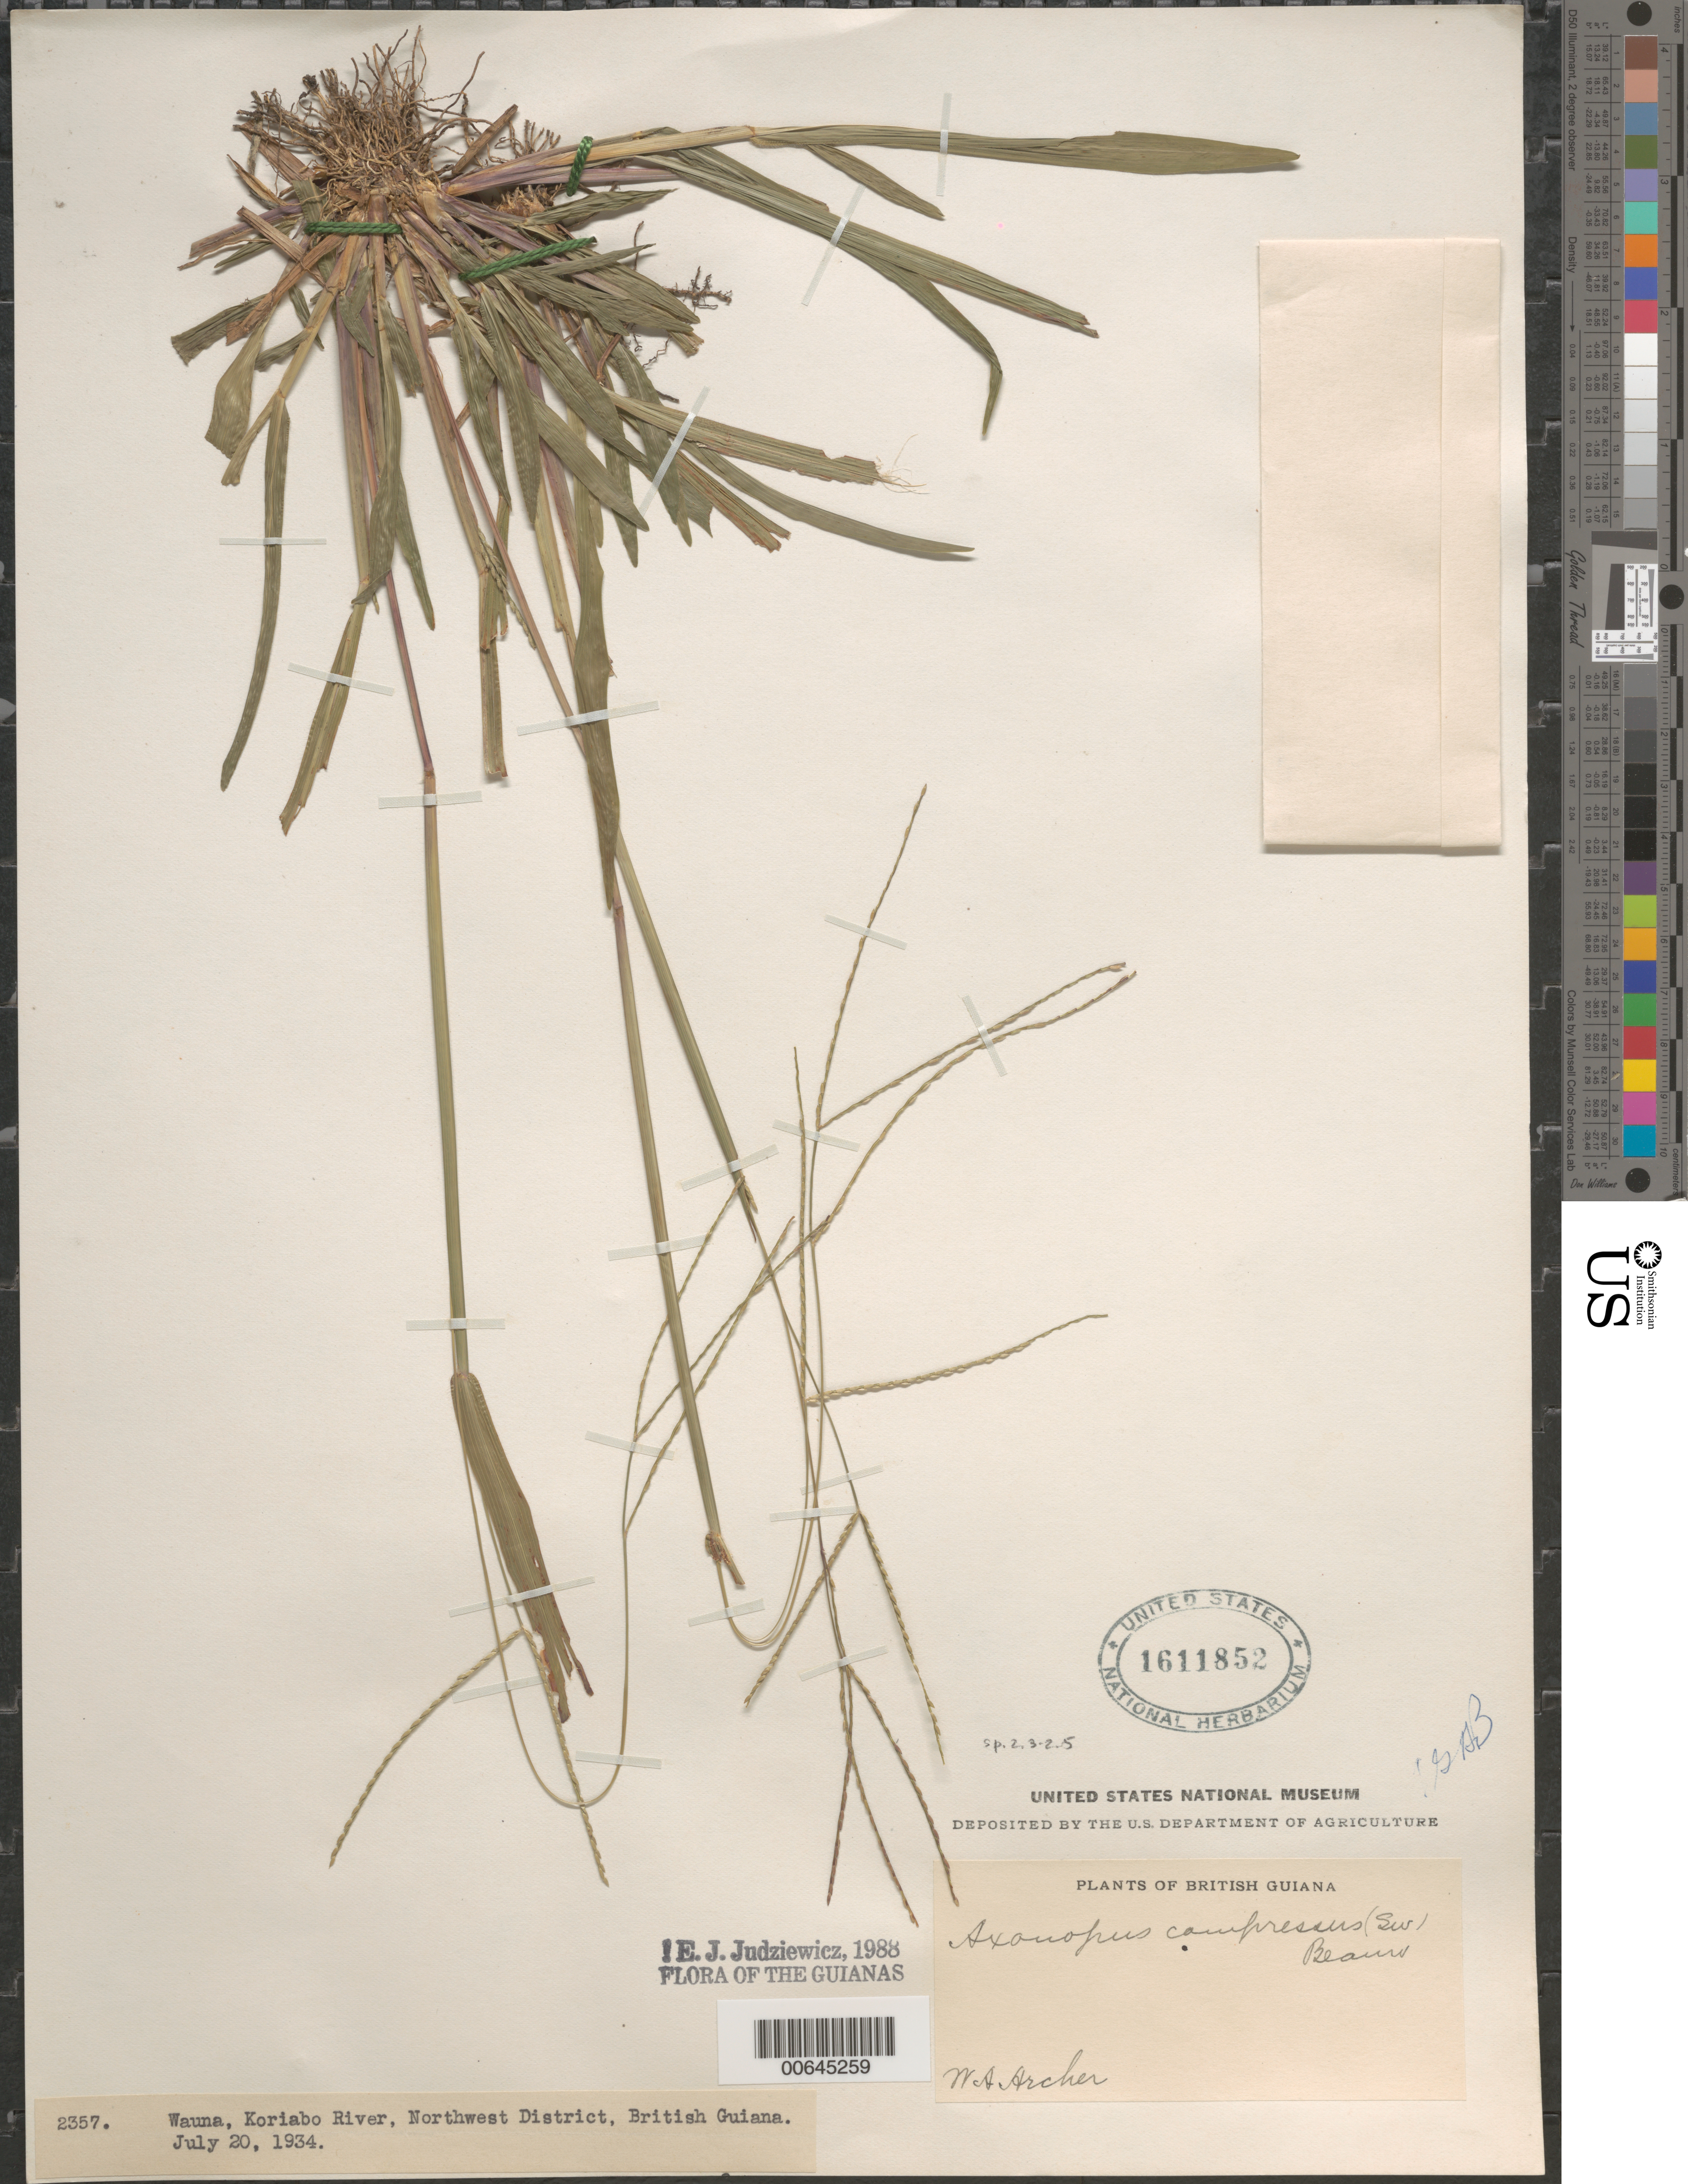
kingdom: Plantae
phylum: Tracheophyta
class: Liliopsida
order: Poales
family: Poaceae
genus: Axonopus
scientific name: Axonopus compressus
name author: (Sw.) P. Beauv.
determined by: Judziewicz, E. J.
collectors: W. A. Archer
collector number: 2357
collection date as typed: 20-Jul-34 to 22-Jul-34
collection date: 1934-07-20/1934-07-22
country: Guyana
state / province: Barima-Waini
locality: Koraibo R., Wauna, NW Dist.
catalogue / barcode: US 1611852